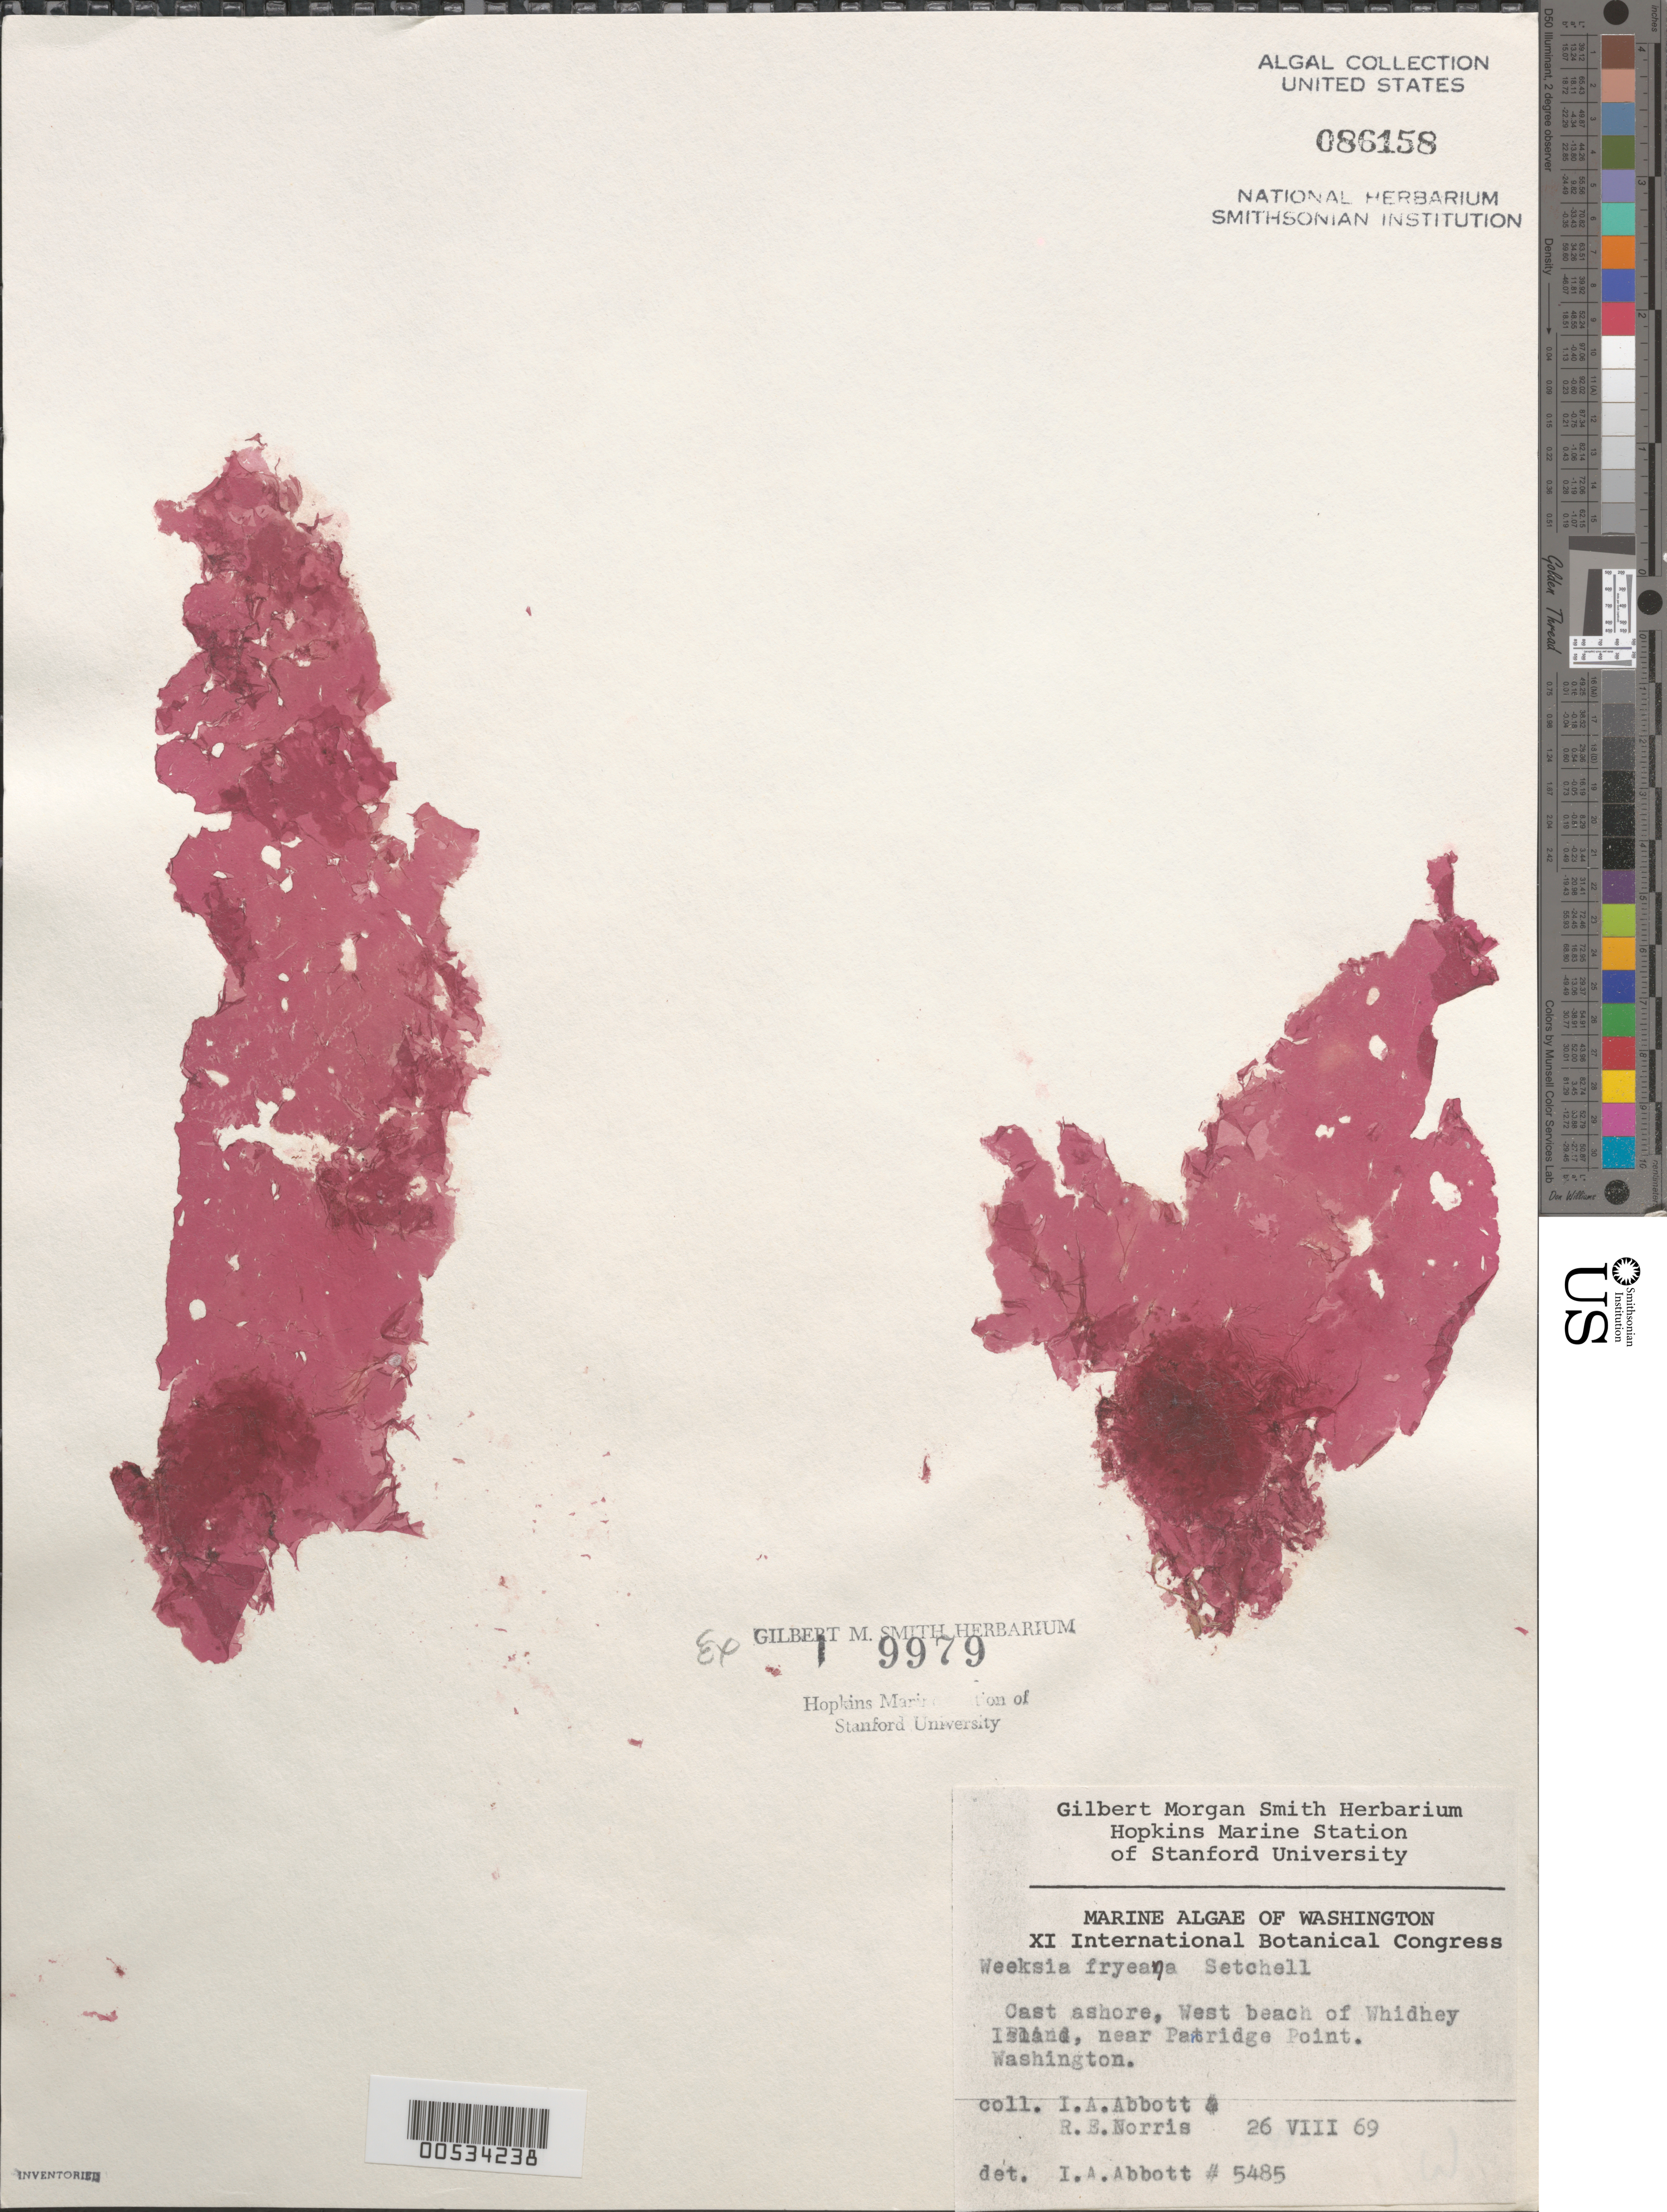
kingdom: Plantae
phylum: Rhodophyta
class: Florideophyceae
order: Gigartinales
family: Dumontiaceae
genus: Weeksia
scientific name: Weeksia coccinea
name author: (Harv.) S.C. Lindstrom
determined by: Algae name updating Project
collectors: I. A. Abbott & R. E. Norris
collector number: IAA 5485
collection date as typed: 26 Aug 1969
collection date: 1969-08-26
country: United States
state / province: Washington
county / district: Island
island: Whidbey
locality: West Beach near Partridge Point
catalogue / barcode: US 86158